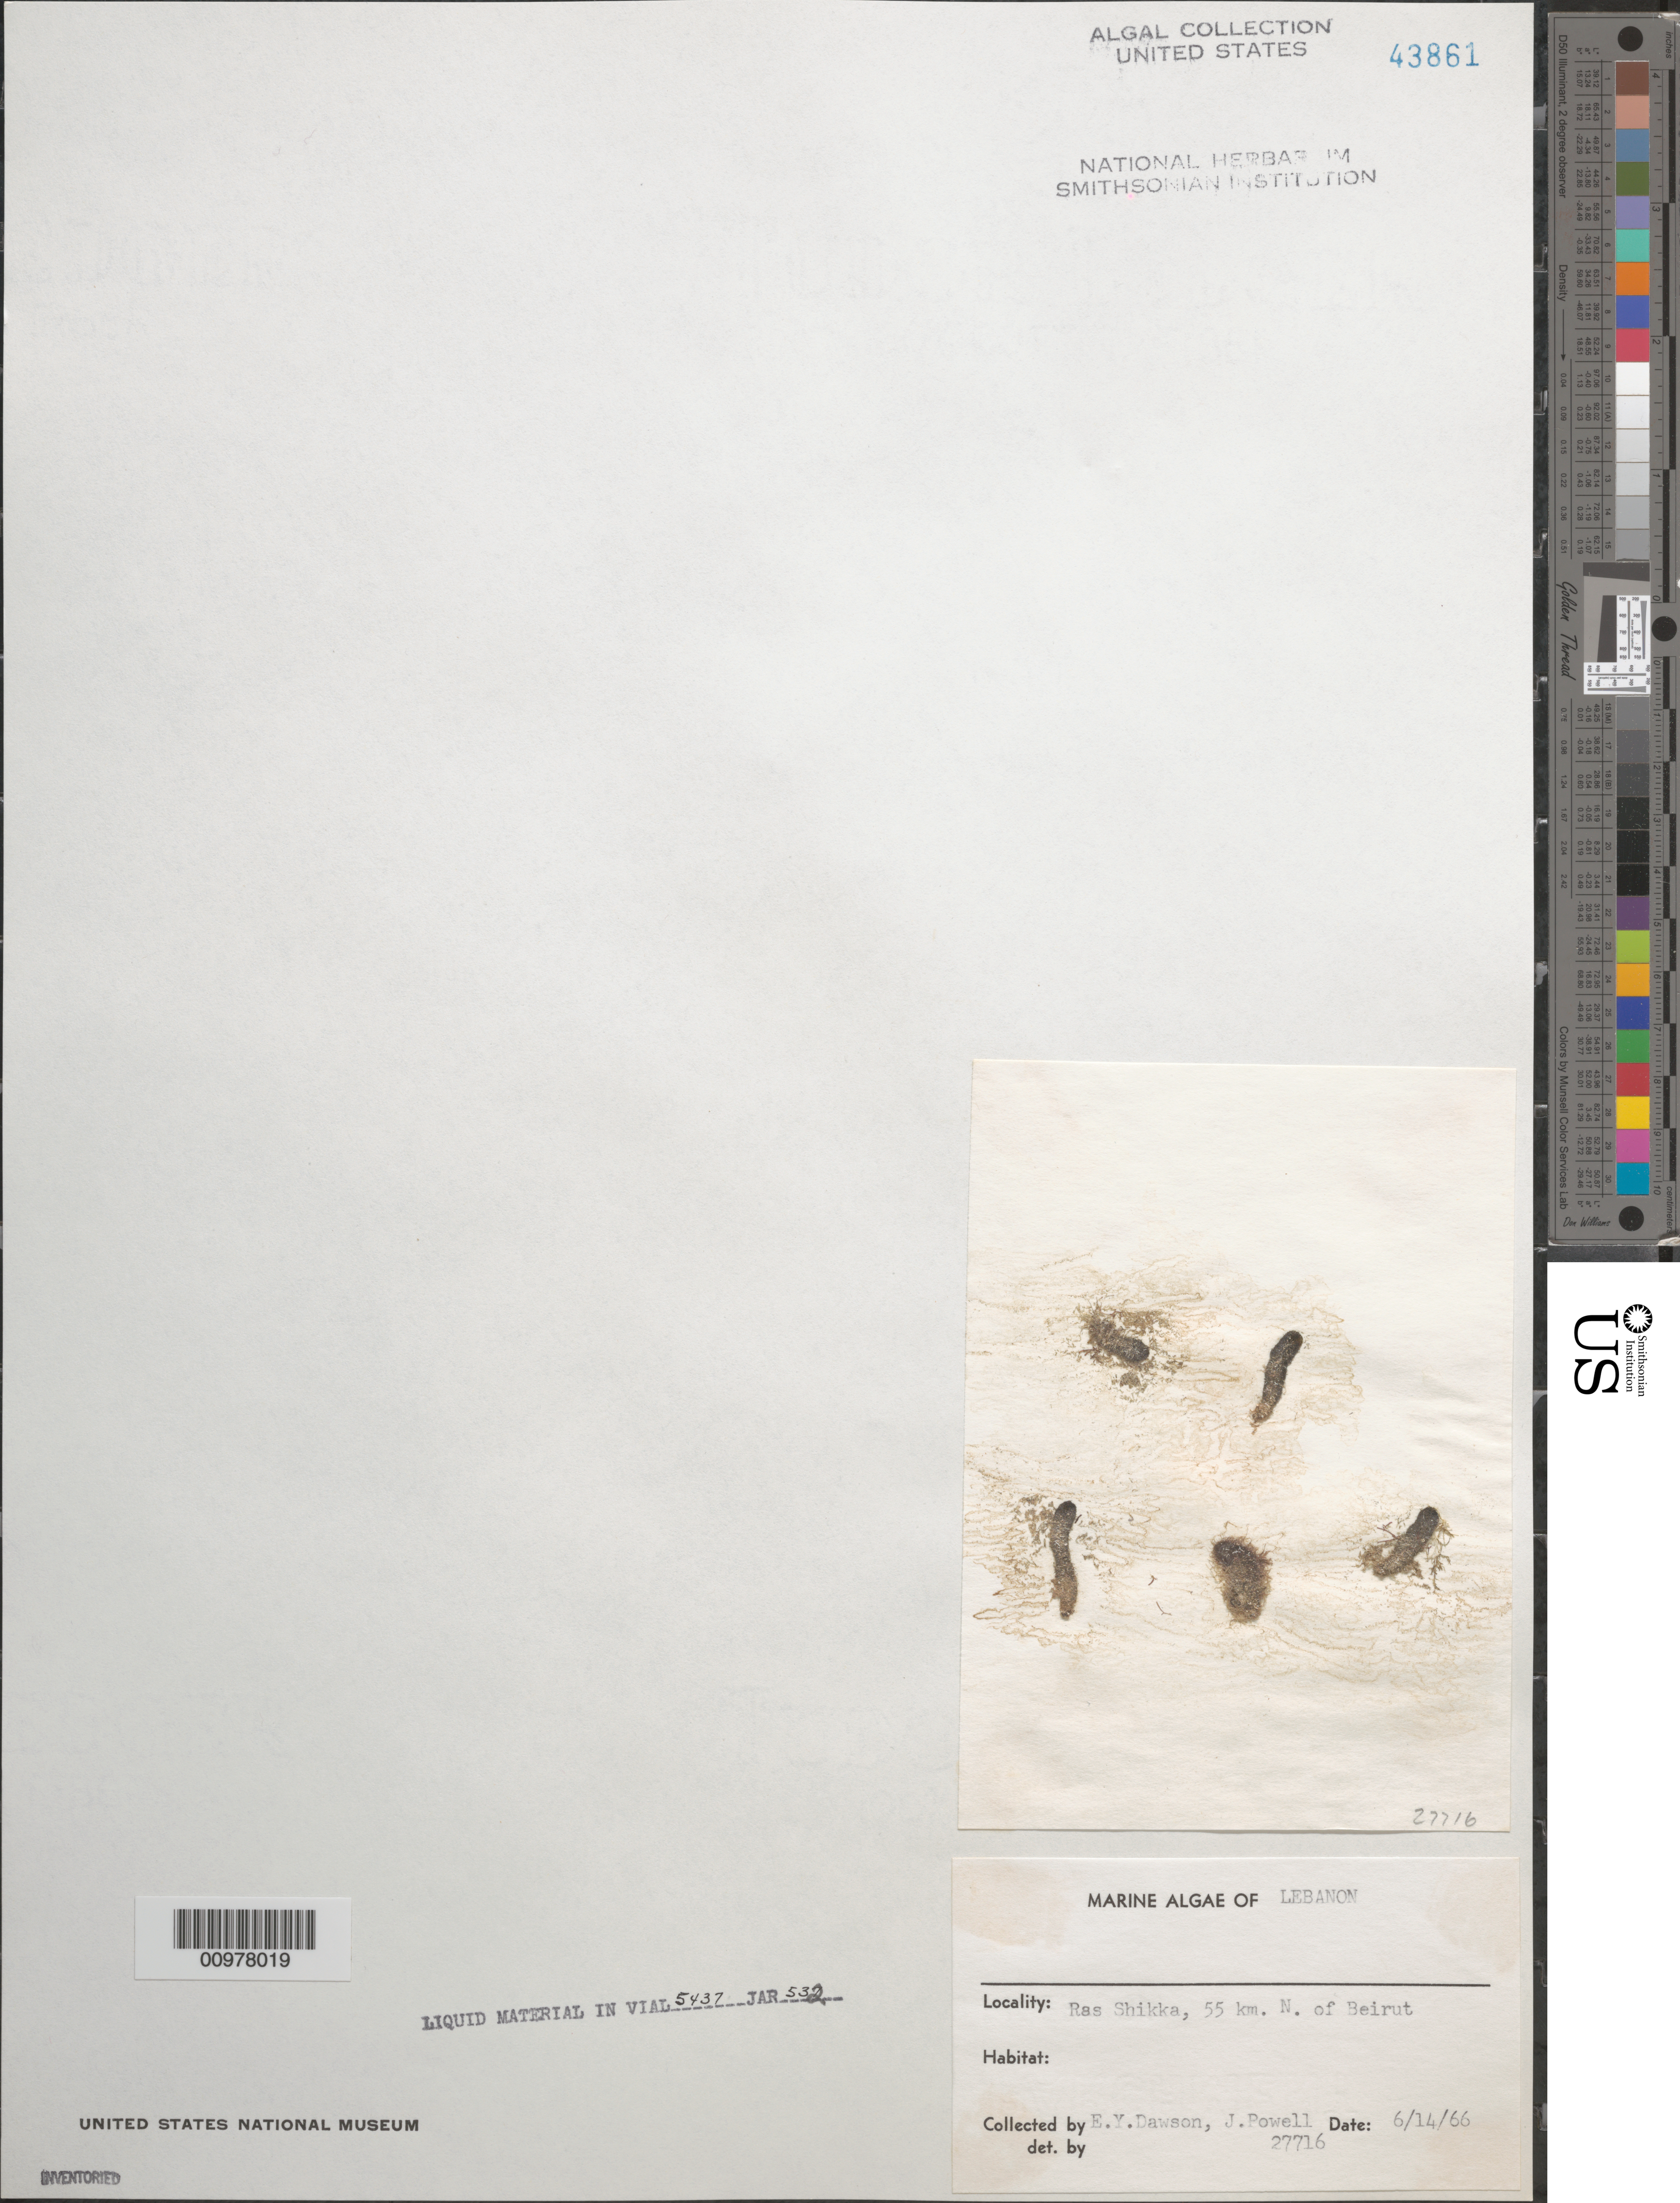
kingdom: Plantae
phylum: Chlorophyta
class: Ulvophyceae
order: Dasycladales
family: Dasycladaceae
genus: Dasycladus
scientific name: Dasycladus vermicularis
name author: (Scop.) Krasser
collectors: E. Y. Dawson & J. Powell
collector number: EYD 27716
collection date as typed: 14 Jun 1966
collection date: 1966-06-14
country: Lebanon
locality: Ras Shikka, 55 km north of Beirut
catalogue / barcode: US 43861